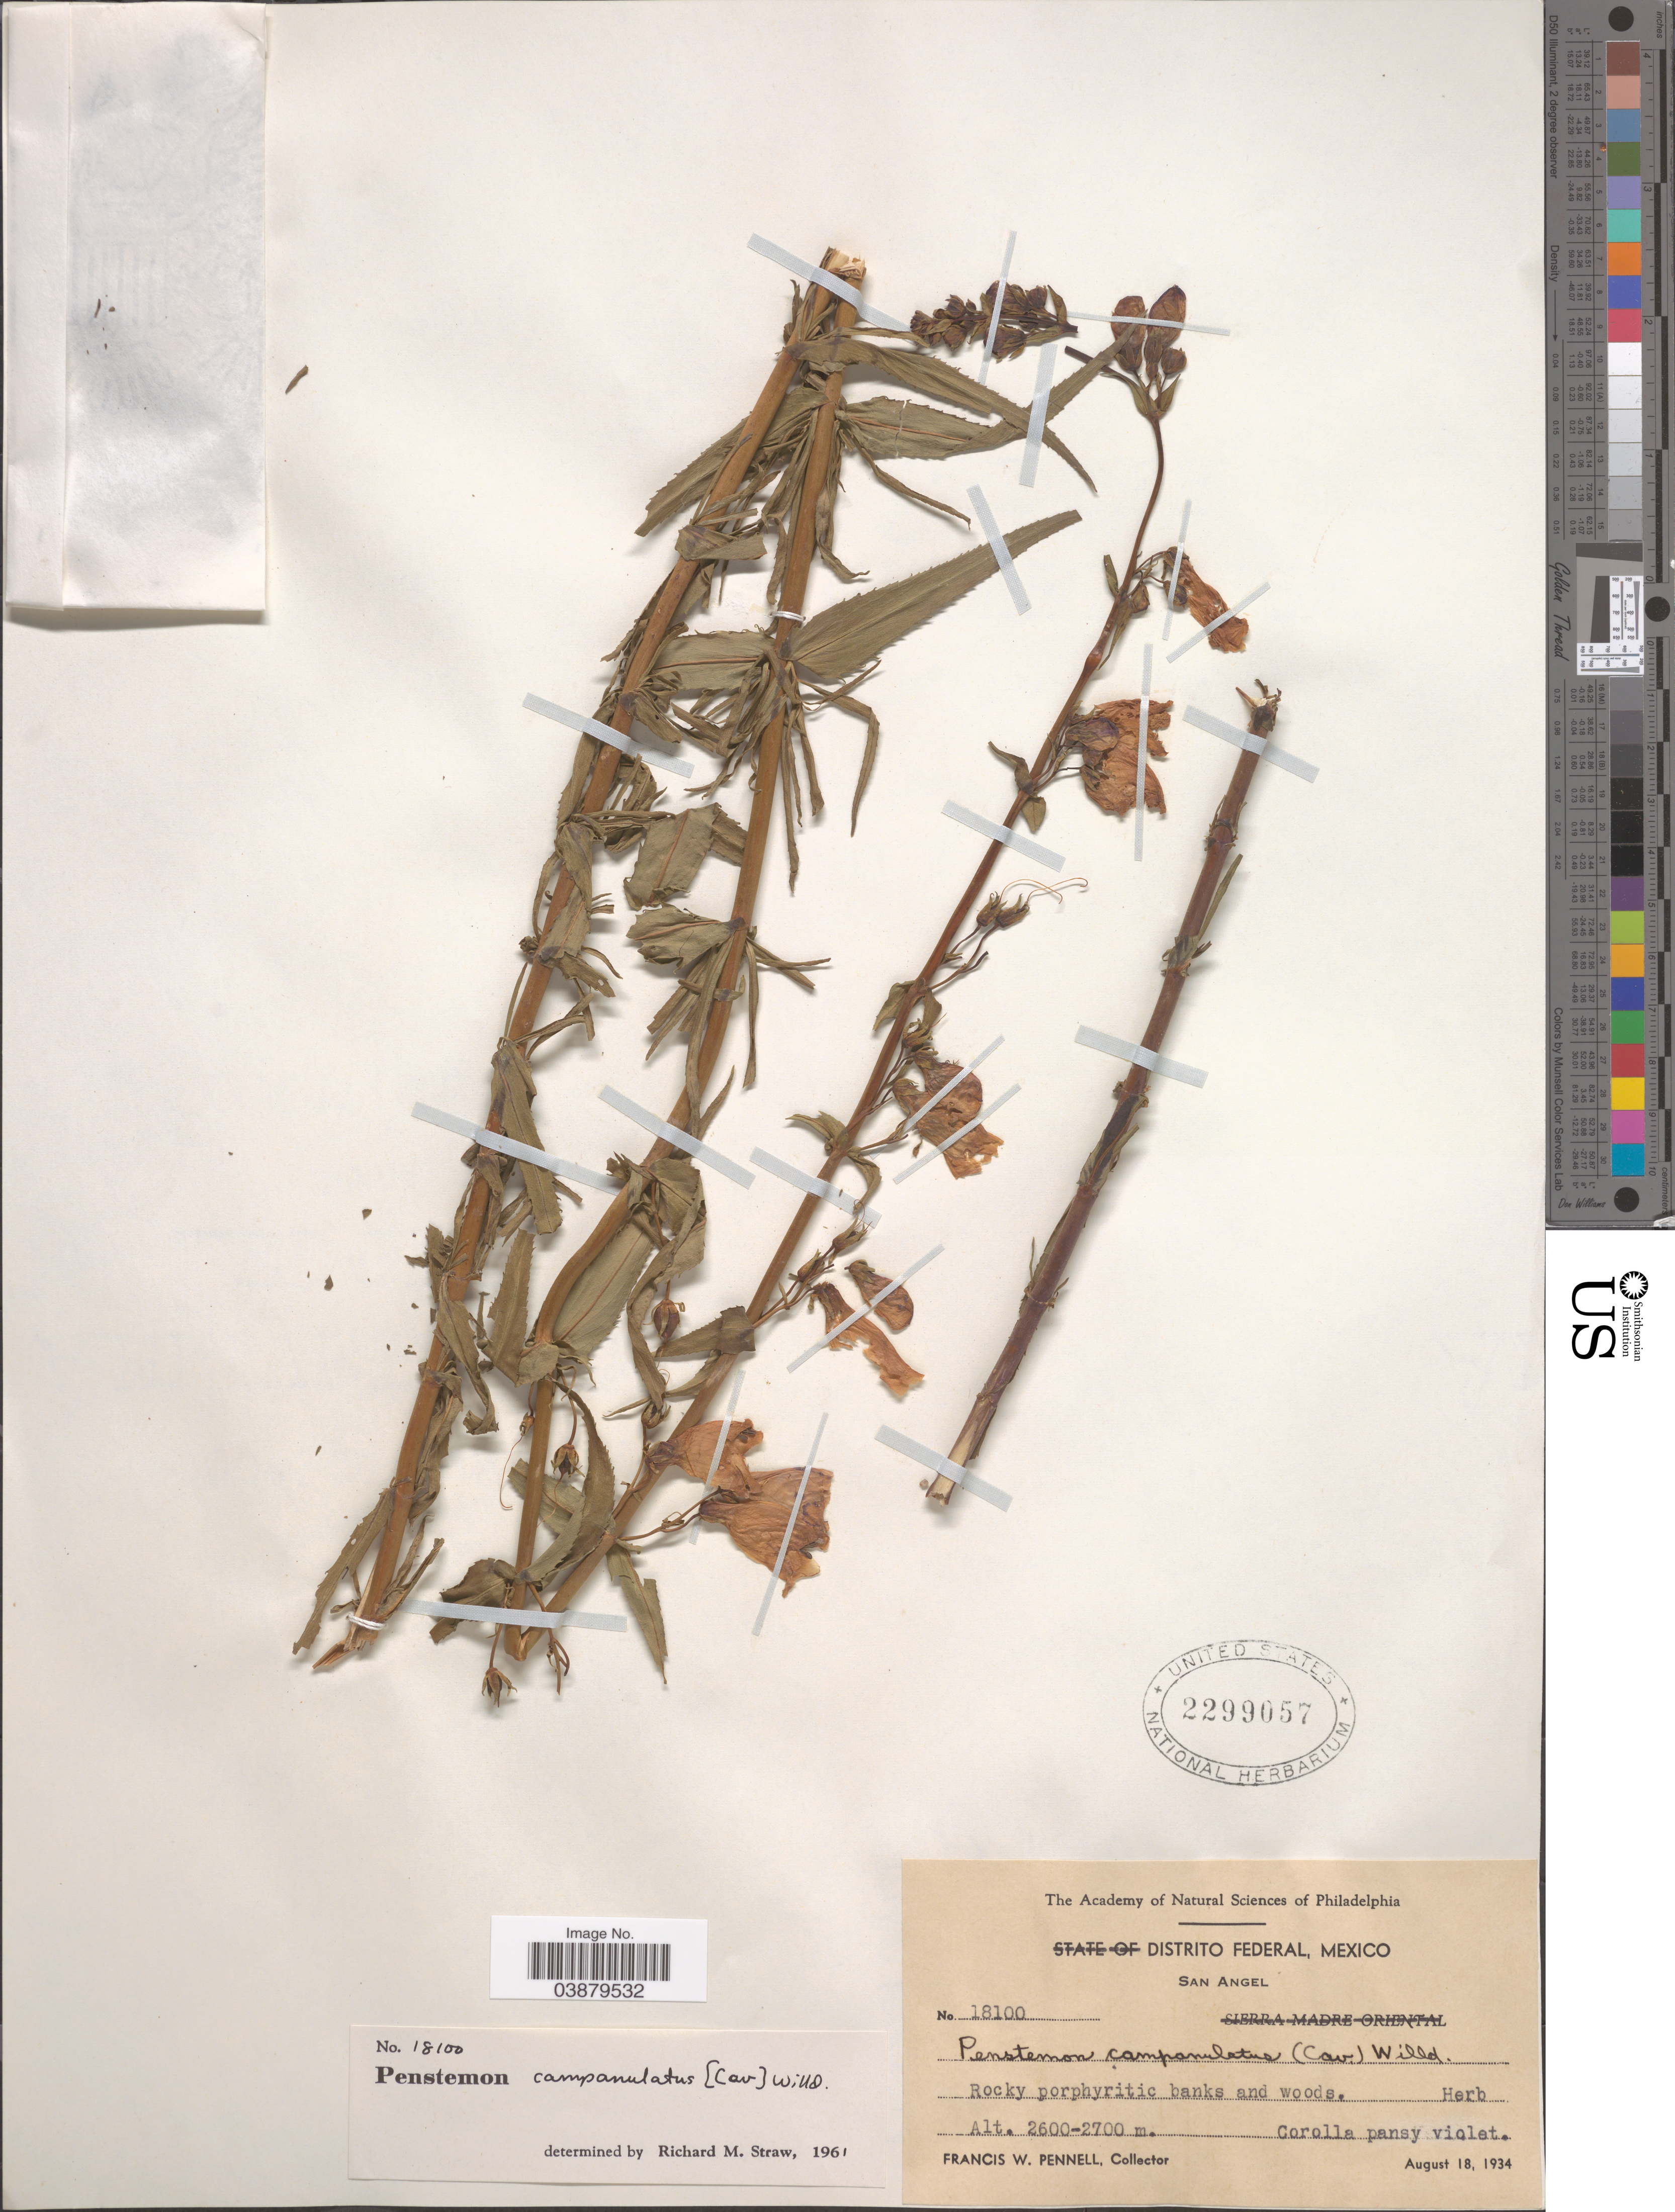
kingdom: Plantae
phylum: Tracheophyta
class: Magnoliopsida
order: Lamiales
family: Plantaginaceae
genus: Penstemon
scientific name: Penstemon campanulatus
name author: (Cav.) Willd.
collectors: F. W. Pennell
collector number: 18100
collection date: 1934-08-18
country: Mexico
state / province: Distrito Federal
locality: San Angel.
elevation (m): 2600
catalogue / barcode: US 2299057